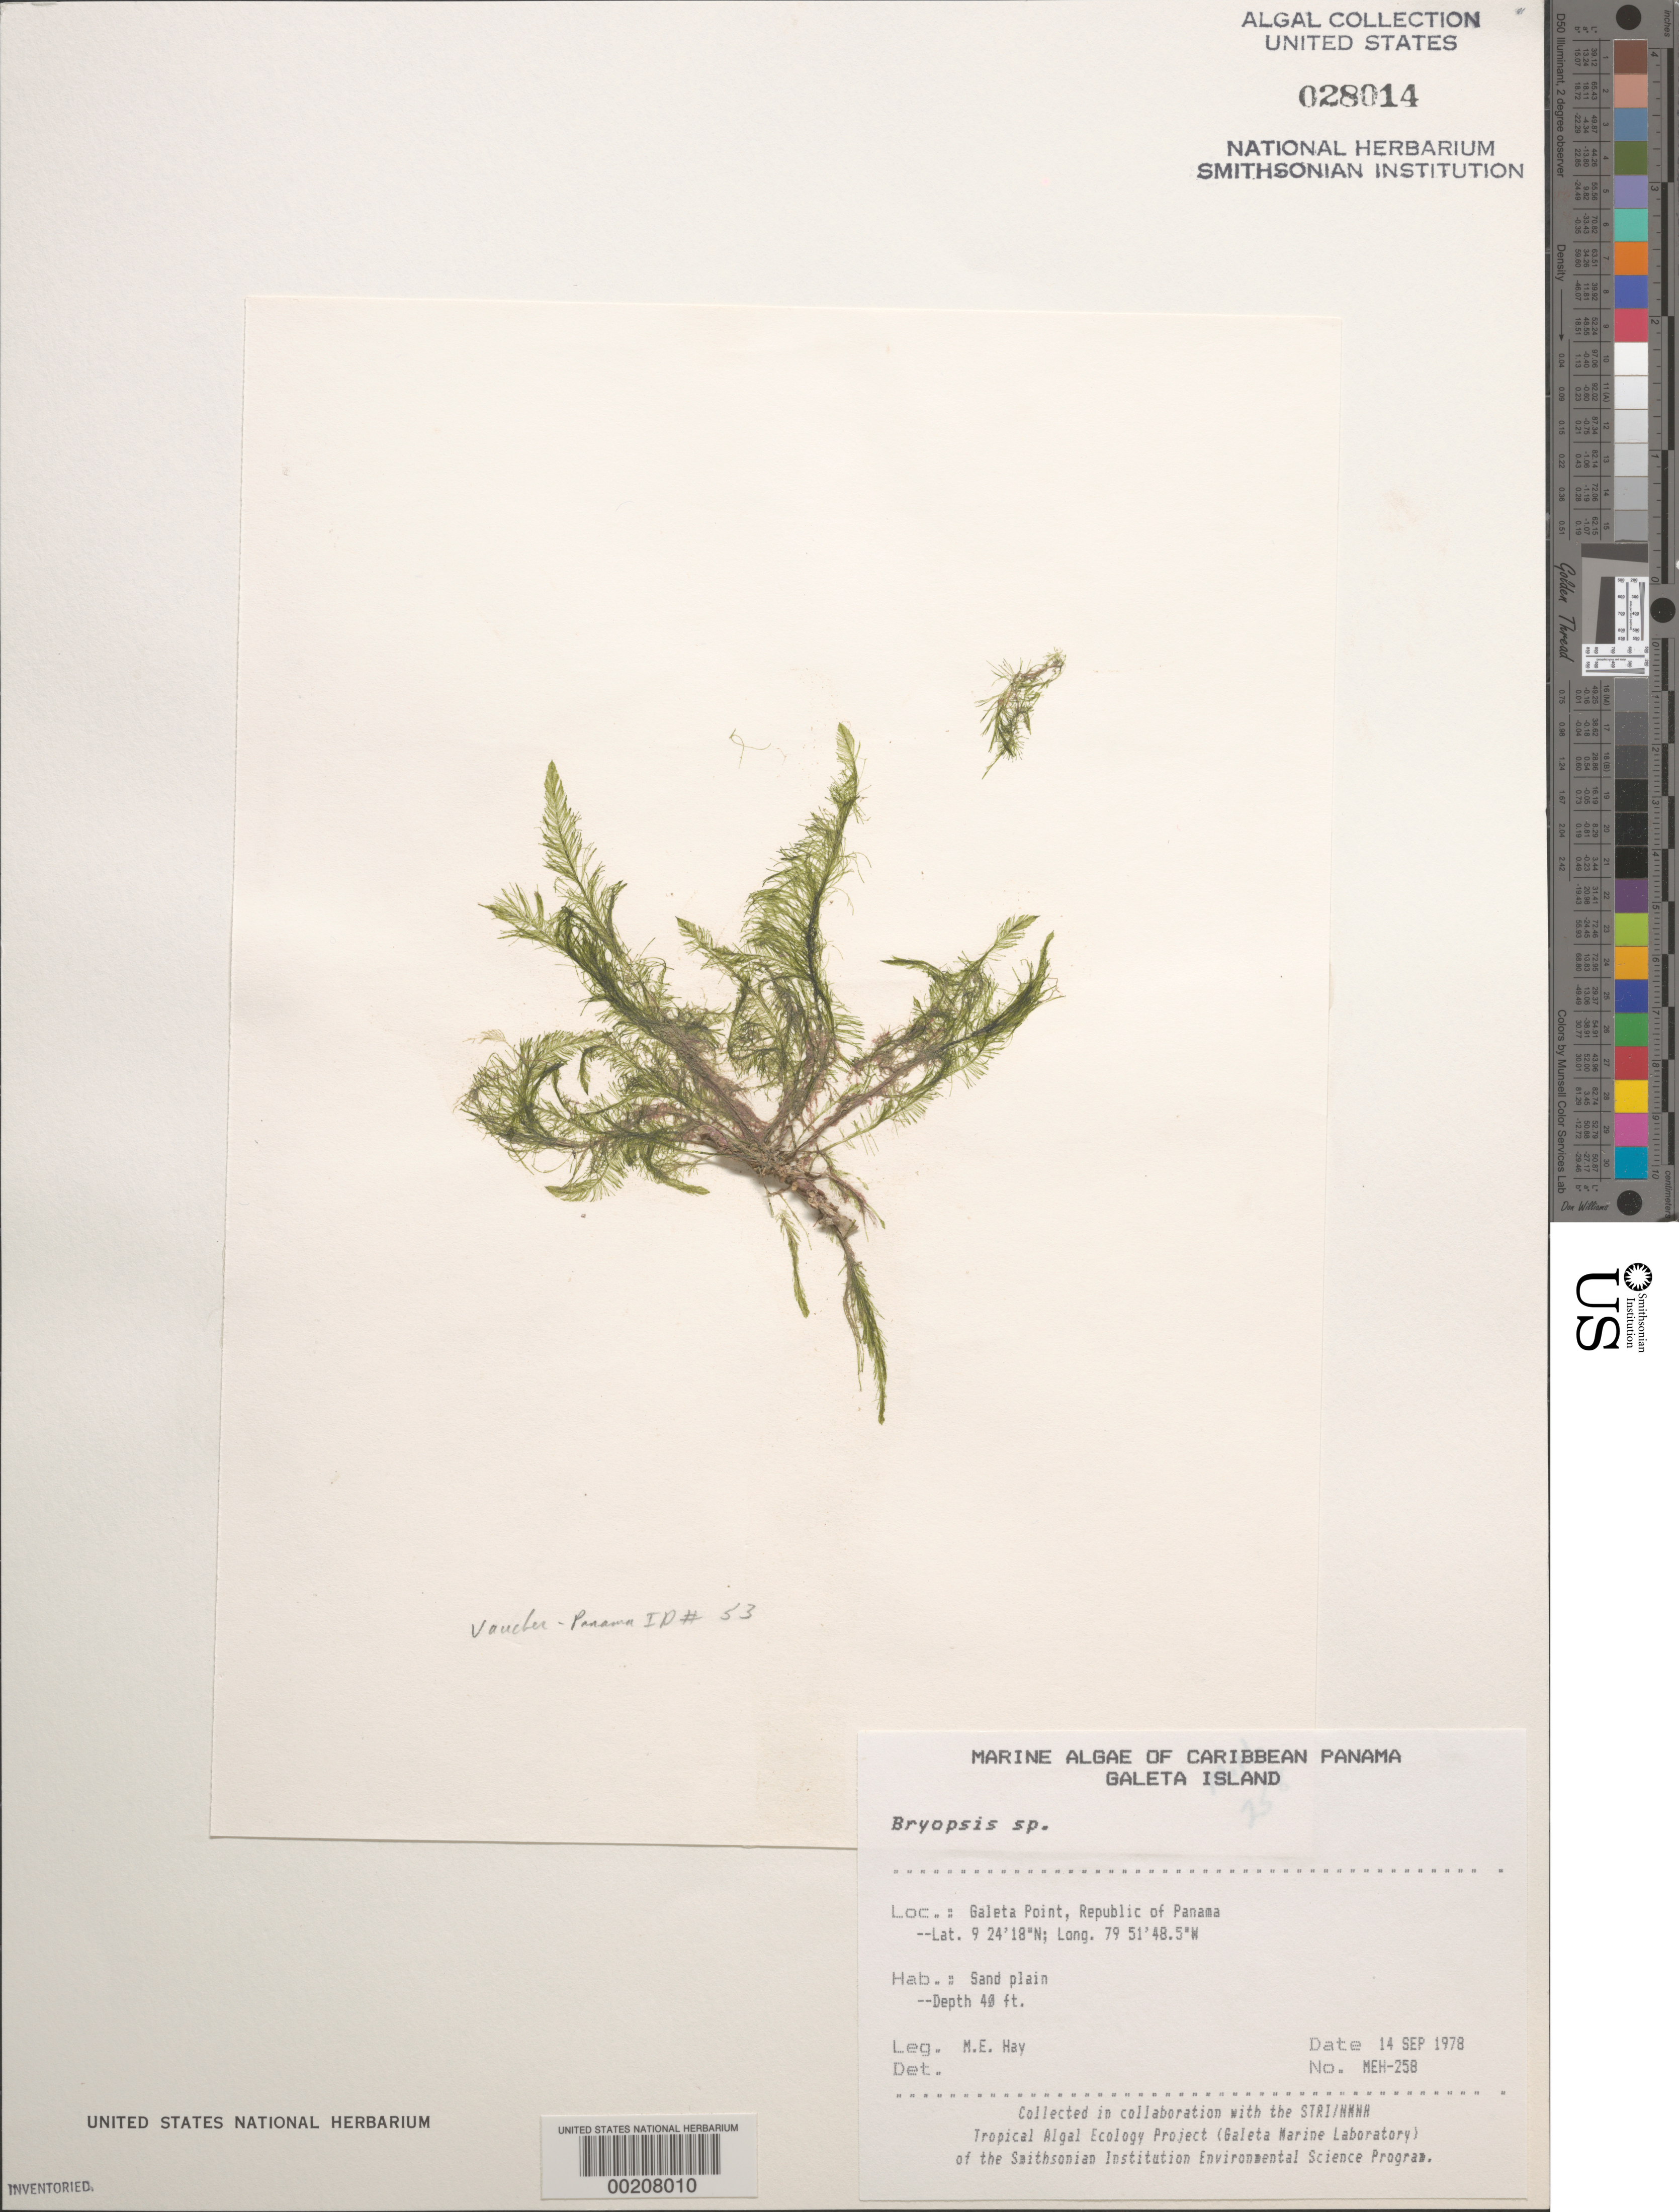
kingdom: Plantae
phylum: Chlorophyta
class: Ulvophyceae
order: Bryopsidales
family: Bryopsidaceae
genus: Bryopsis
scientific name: Bryopsis sp.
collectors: M. E. Hay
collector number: MEH-258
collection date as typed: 14 Sep 1978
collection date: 1978-09-14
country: Panama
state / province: Colón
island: Galeta Island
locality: Galeta Point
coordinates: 9 24' 18" N, 79 51' 48.5" W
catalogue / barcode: US 28014